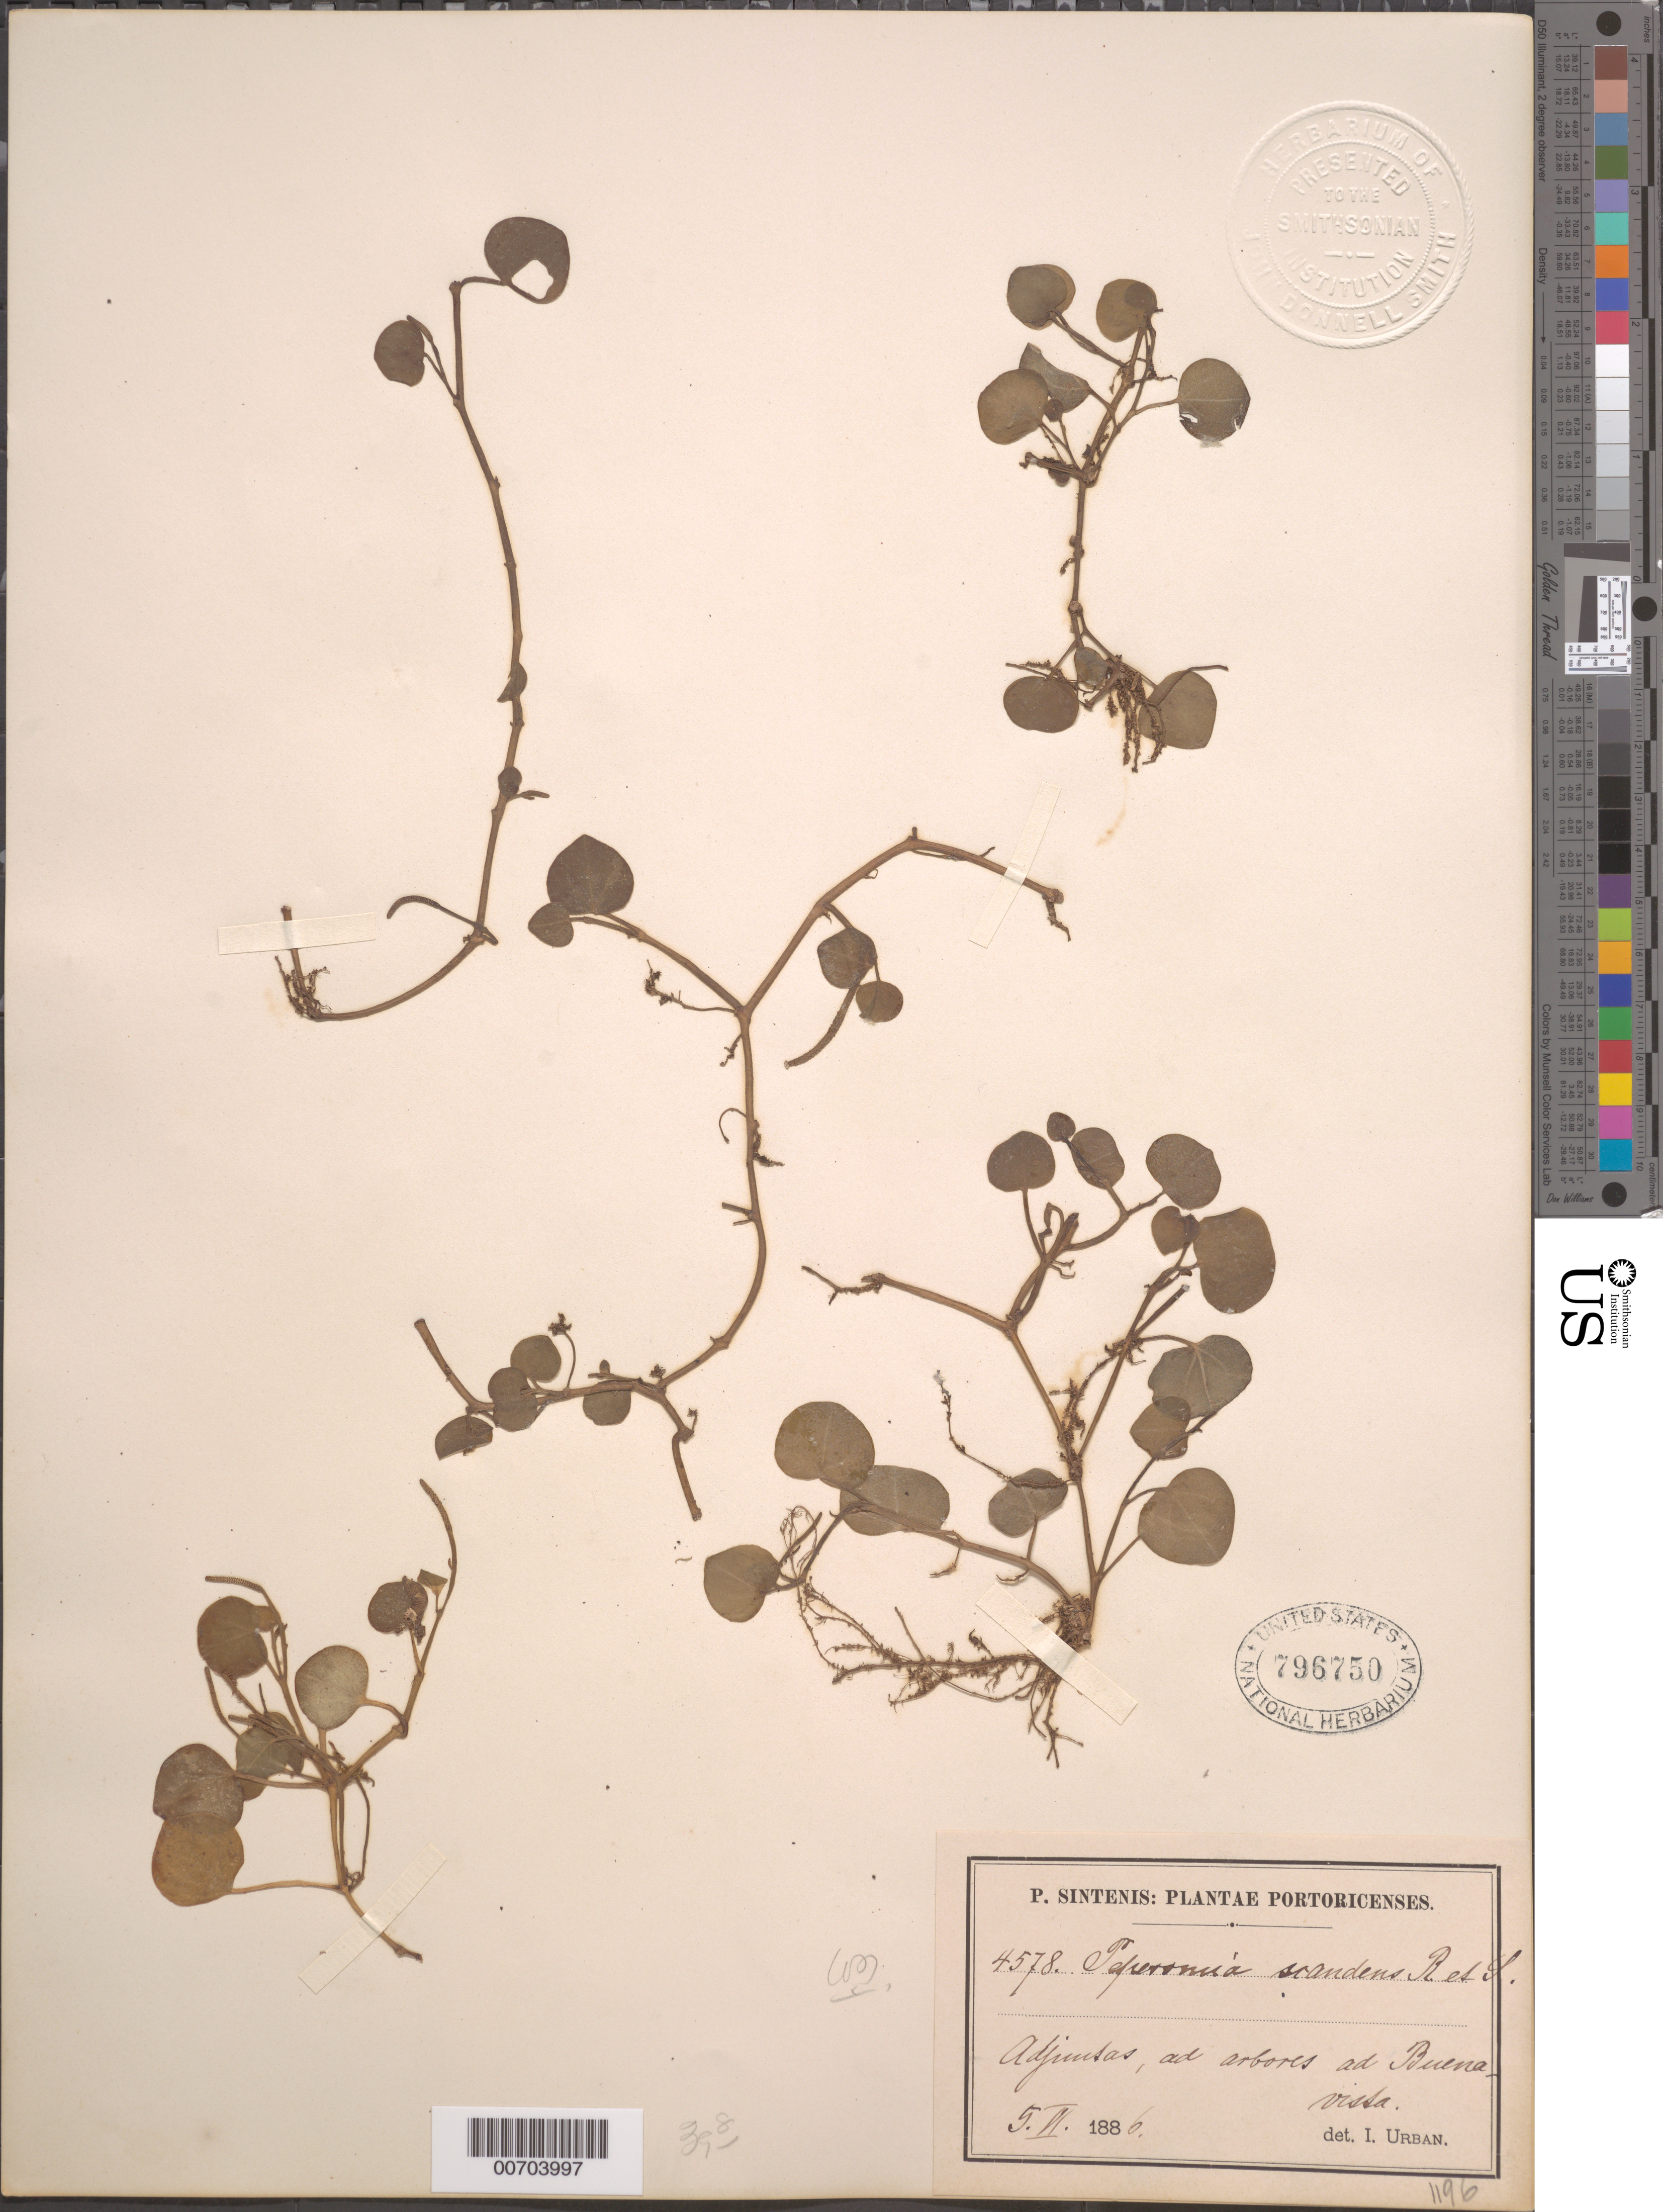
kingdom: Plantae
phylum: Tracheophyta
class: Magnoliopsida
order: Piperales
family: Piperaceae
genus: Peperomia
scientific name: Peperomia scandens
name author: Ruiz & Pav.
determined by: Urban, Ignatz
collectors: P. Sintenis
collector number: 4578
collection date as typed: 05 Jun 1886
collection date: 1886-06-05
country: Puerto Rico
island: Greater Antilles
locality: Adjuntas, as arbores ad Buena Vista.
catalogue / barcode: US 796750